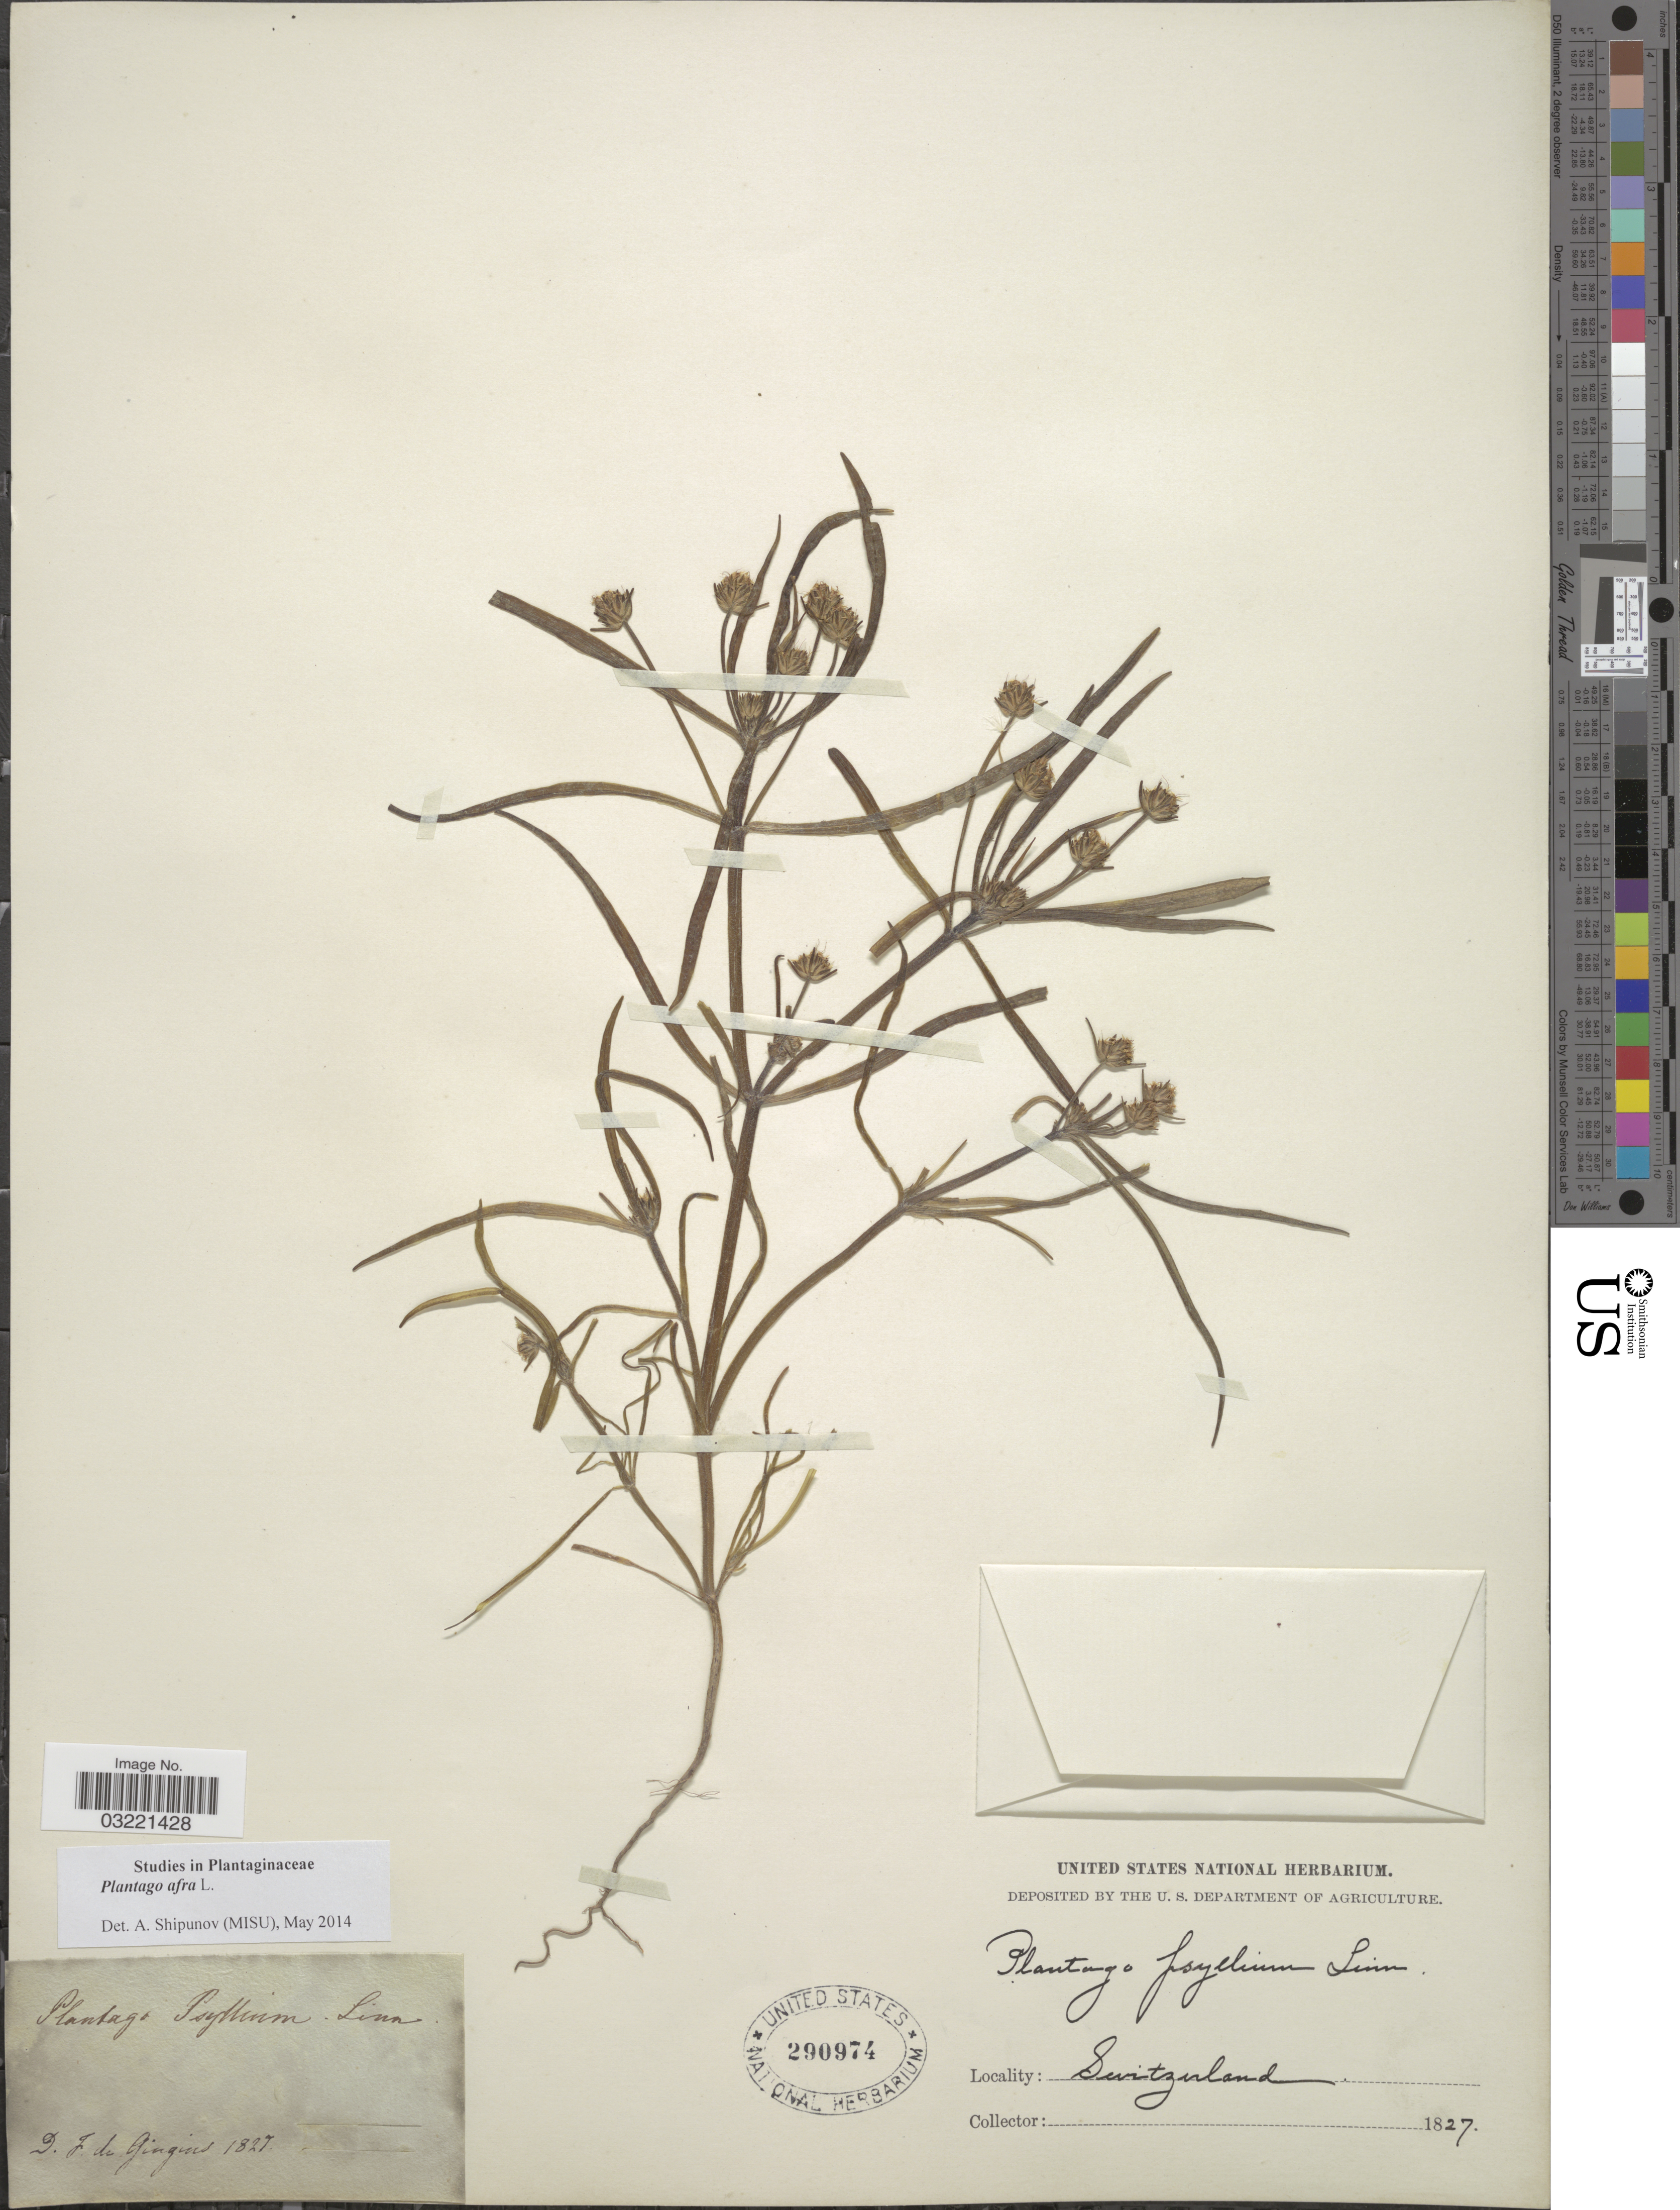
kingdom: Plantae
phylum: Tracheophyta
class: Magnoliopsida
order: Lamiales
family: Plantaginaceae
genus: Plantago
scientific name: Plantago afra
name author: L.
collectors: D. Ginguno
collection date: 1827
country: Switzerland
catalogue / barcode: US 290974